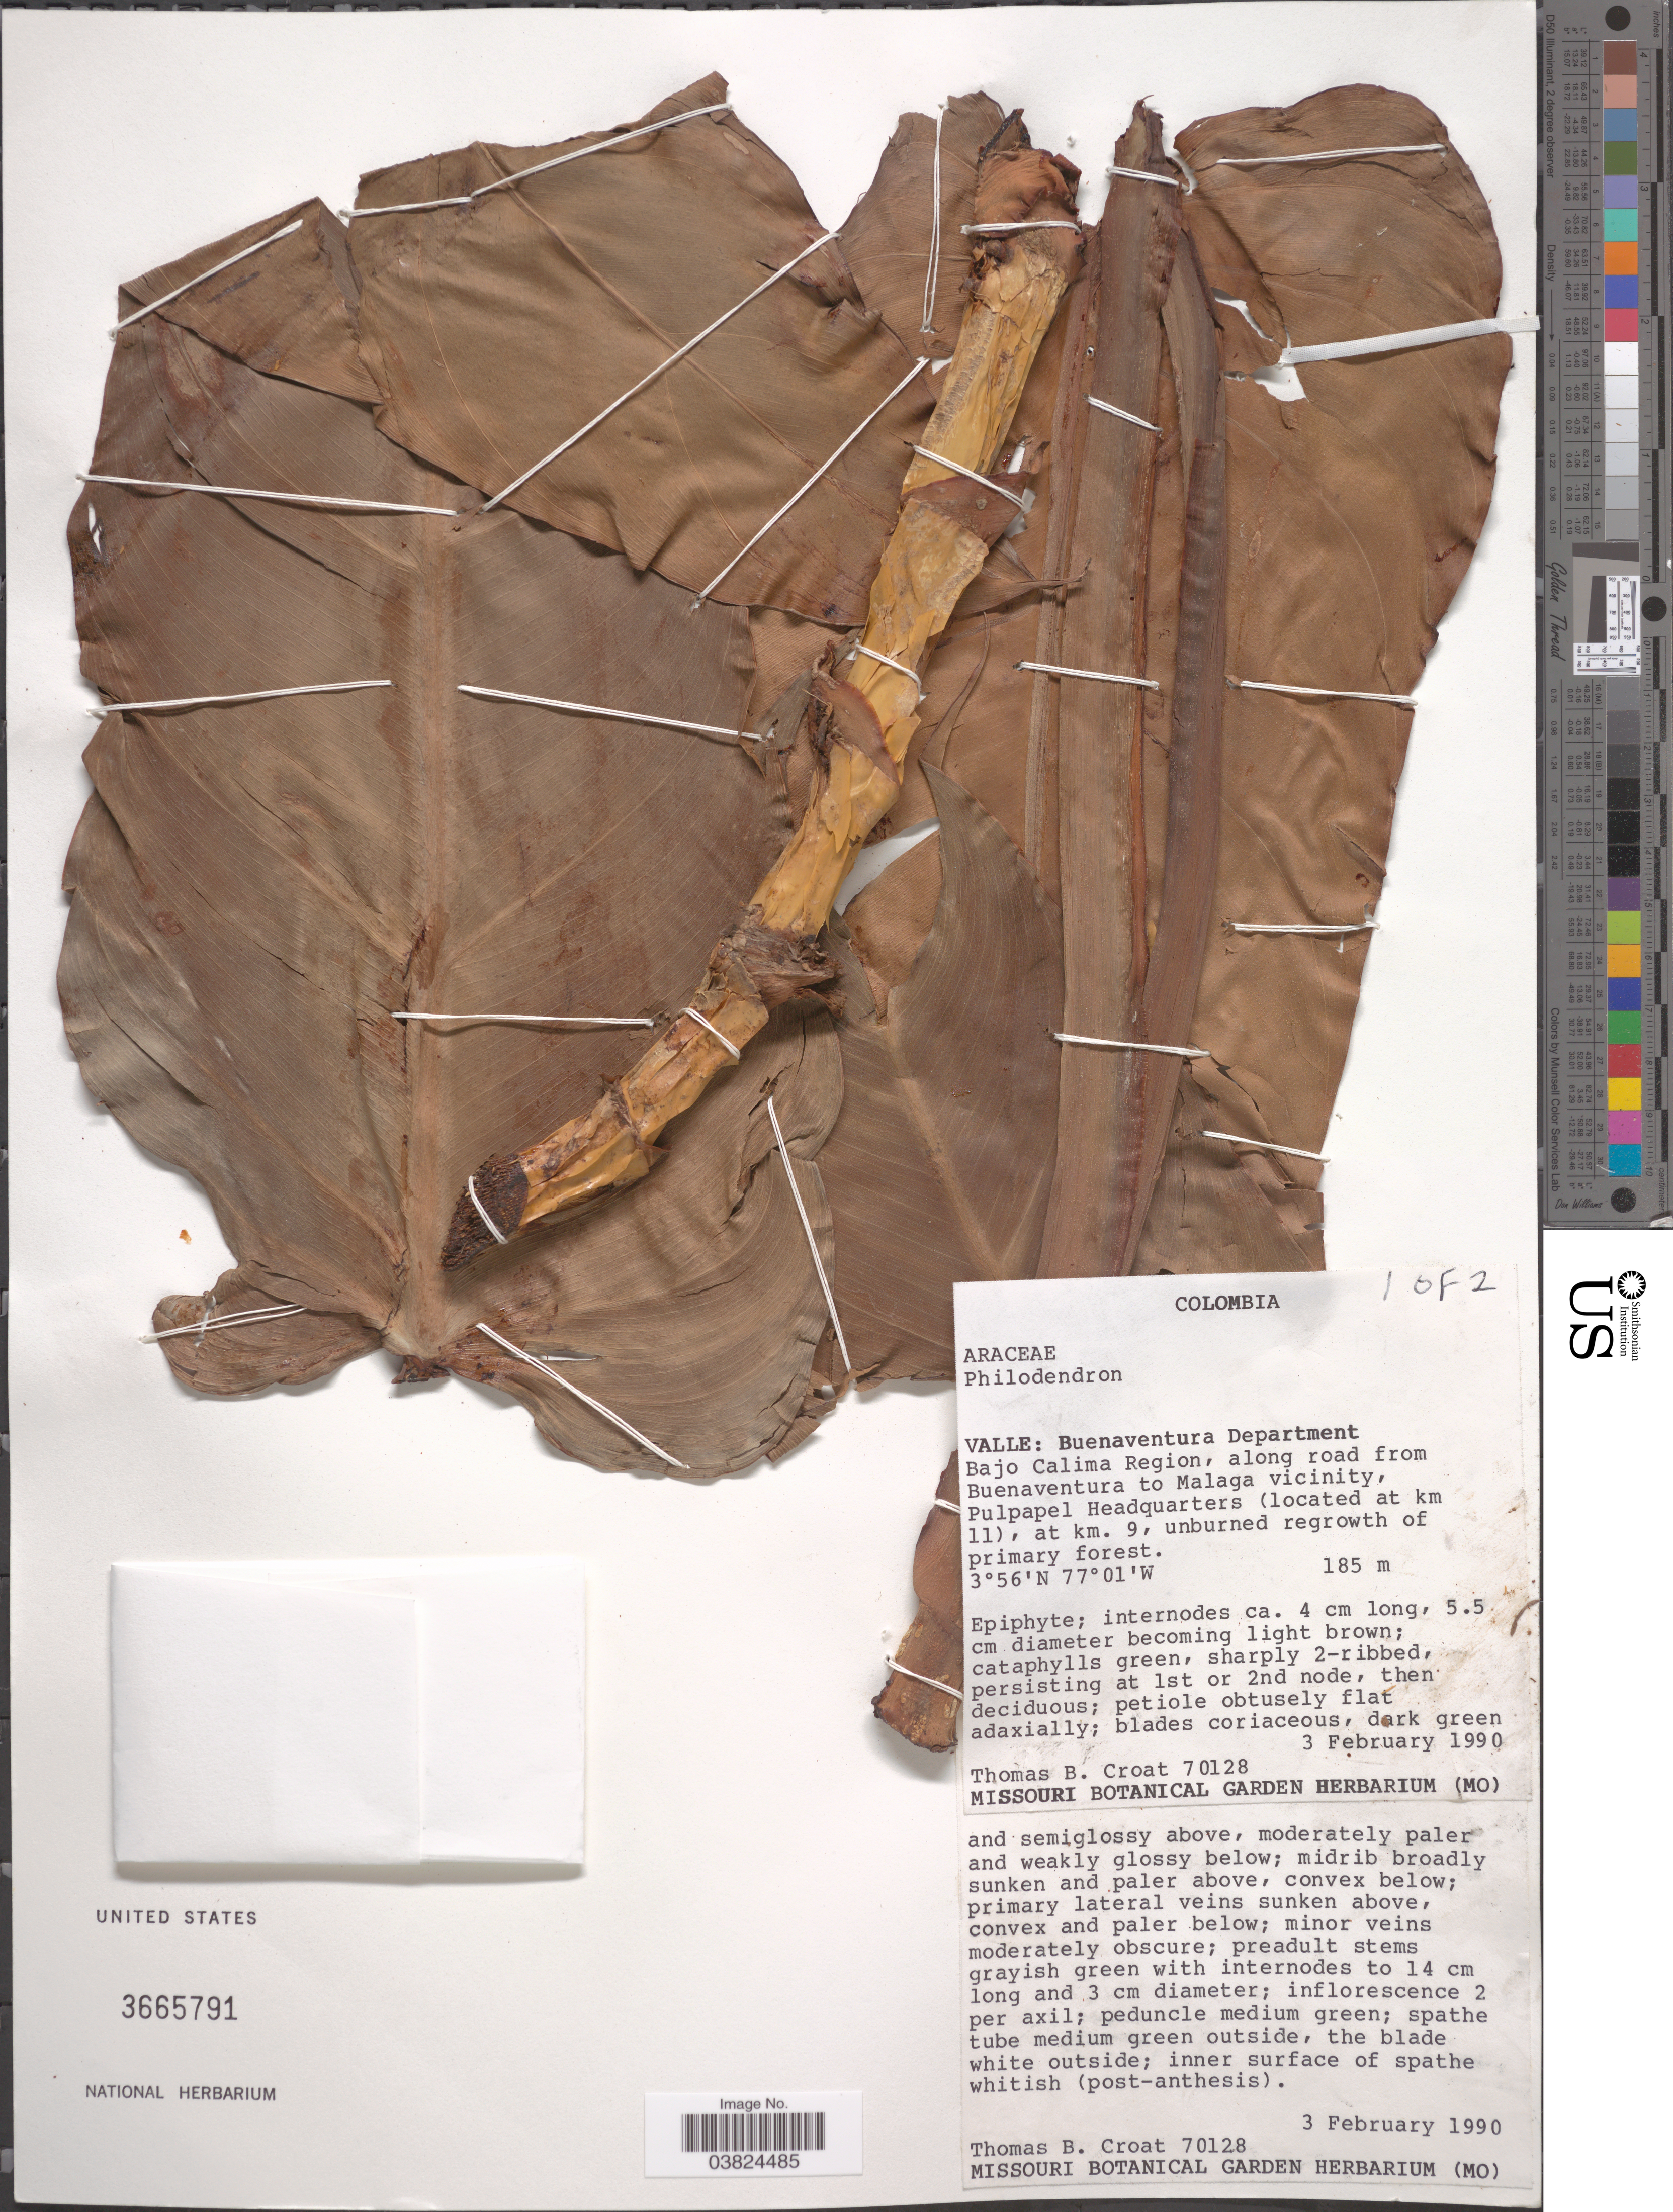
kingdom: Plantae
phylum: Tracheophyta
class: Liliopsida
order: Alismatales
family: Araceae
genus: Philodendron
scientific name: Philodendron sp.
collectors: T. B. Croat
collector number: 70128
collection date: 1990-02-03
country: Colombia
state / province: Valle del Cauca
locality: Buenaventura Department. Bajo Calima Region, along road from Buenaventura to Malaga vicinity, Pulpapel Headquarters (located at km 11), at km. 9.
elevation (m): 185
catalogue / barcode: US 3665791